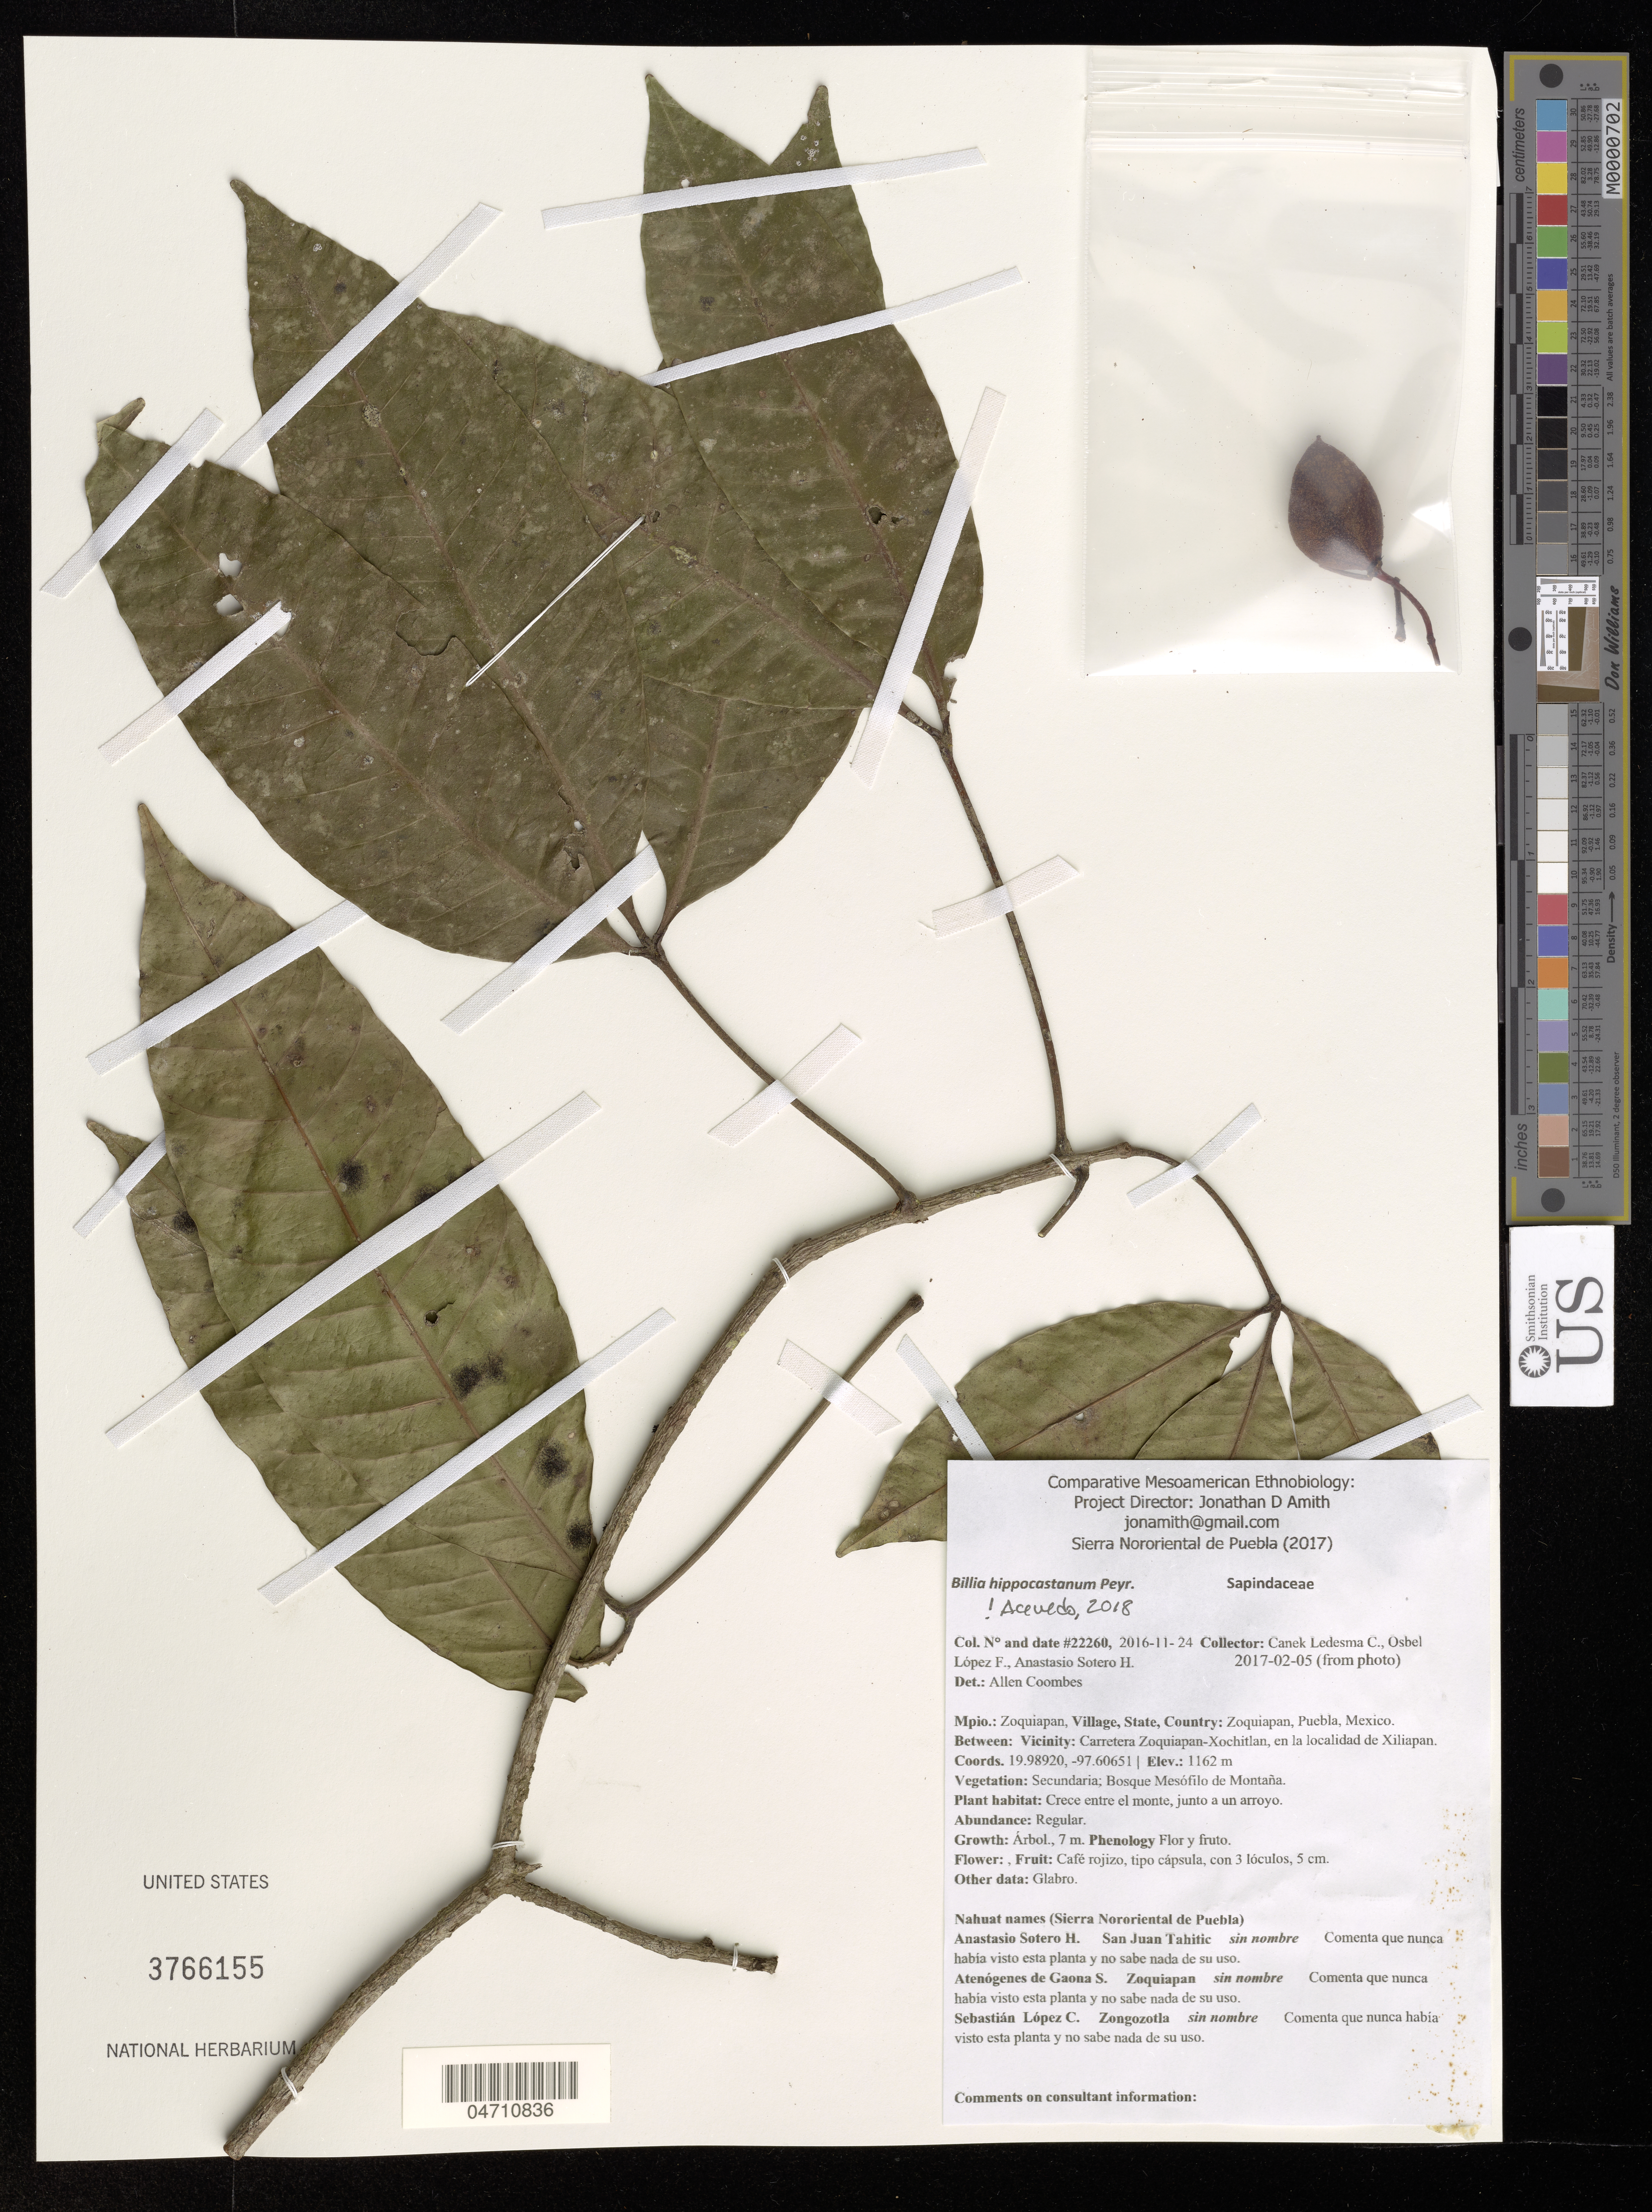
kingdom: Plantae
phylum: Tracheophyta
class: Magnoliopsida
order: Sapindales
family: Sapindaceae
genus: Billia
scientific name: Billia hippocastanum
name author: Peyr.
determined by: Acevedo-Rodriguez, P., (US), Smithsonian Institution - National Museum of Natural History (UNITED STATES)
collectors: Canek Ledesma C., O. López Francisco & A. Sotero H.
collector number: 22260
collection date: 2016-11-24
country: Mexico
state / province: Puebla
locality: Mpio.: Zoquiapan, Village: Zoquiapan. Between: Vicinity: Carretera Zoquiapan-Xochitlan, en la localidad de Xiliapan.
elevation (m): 1162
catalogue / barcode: US 3766155